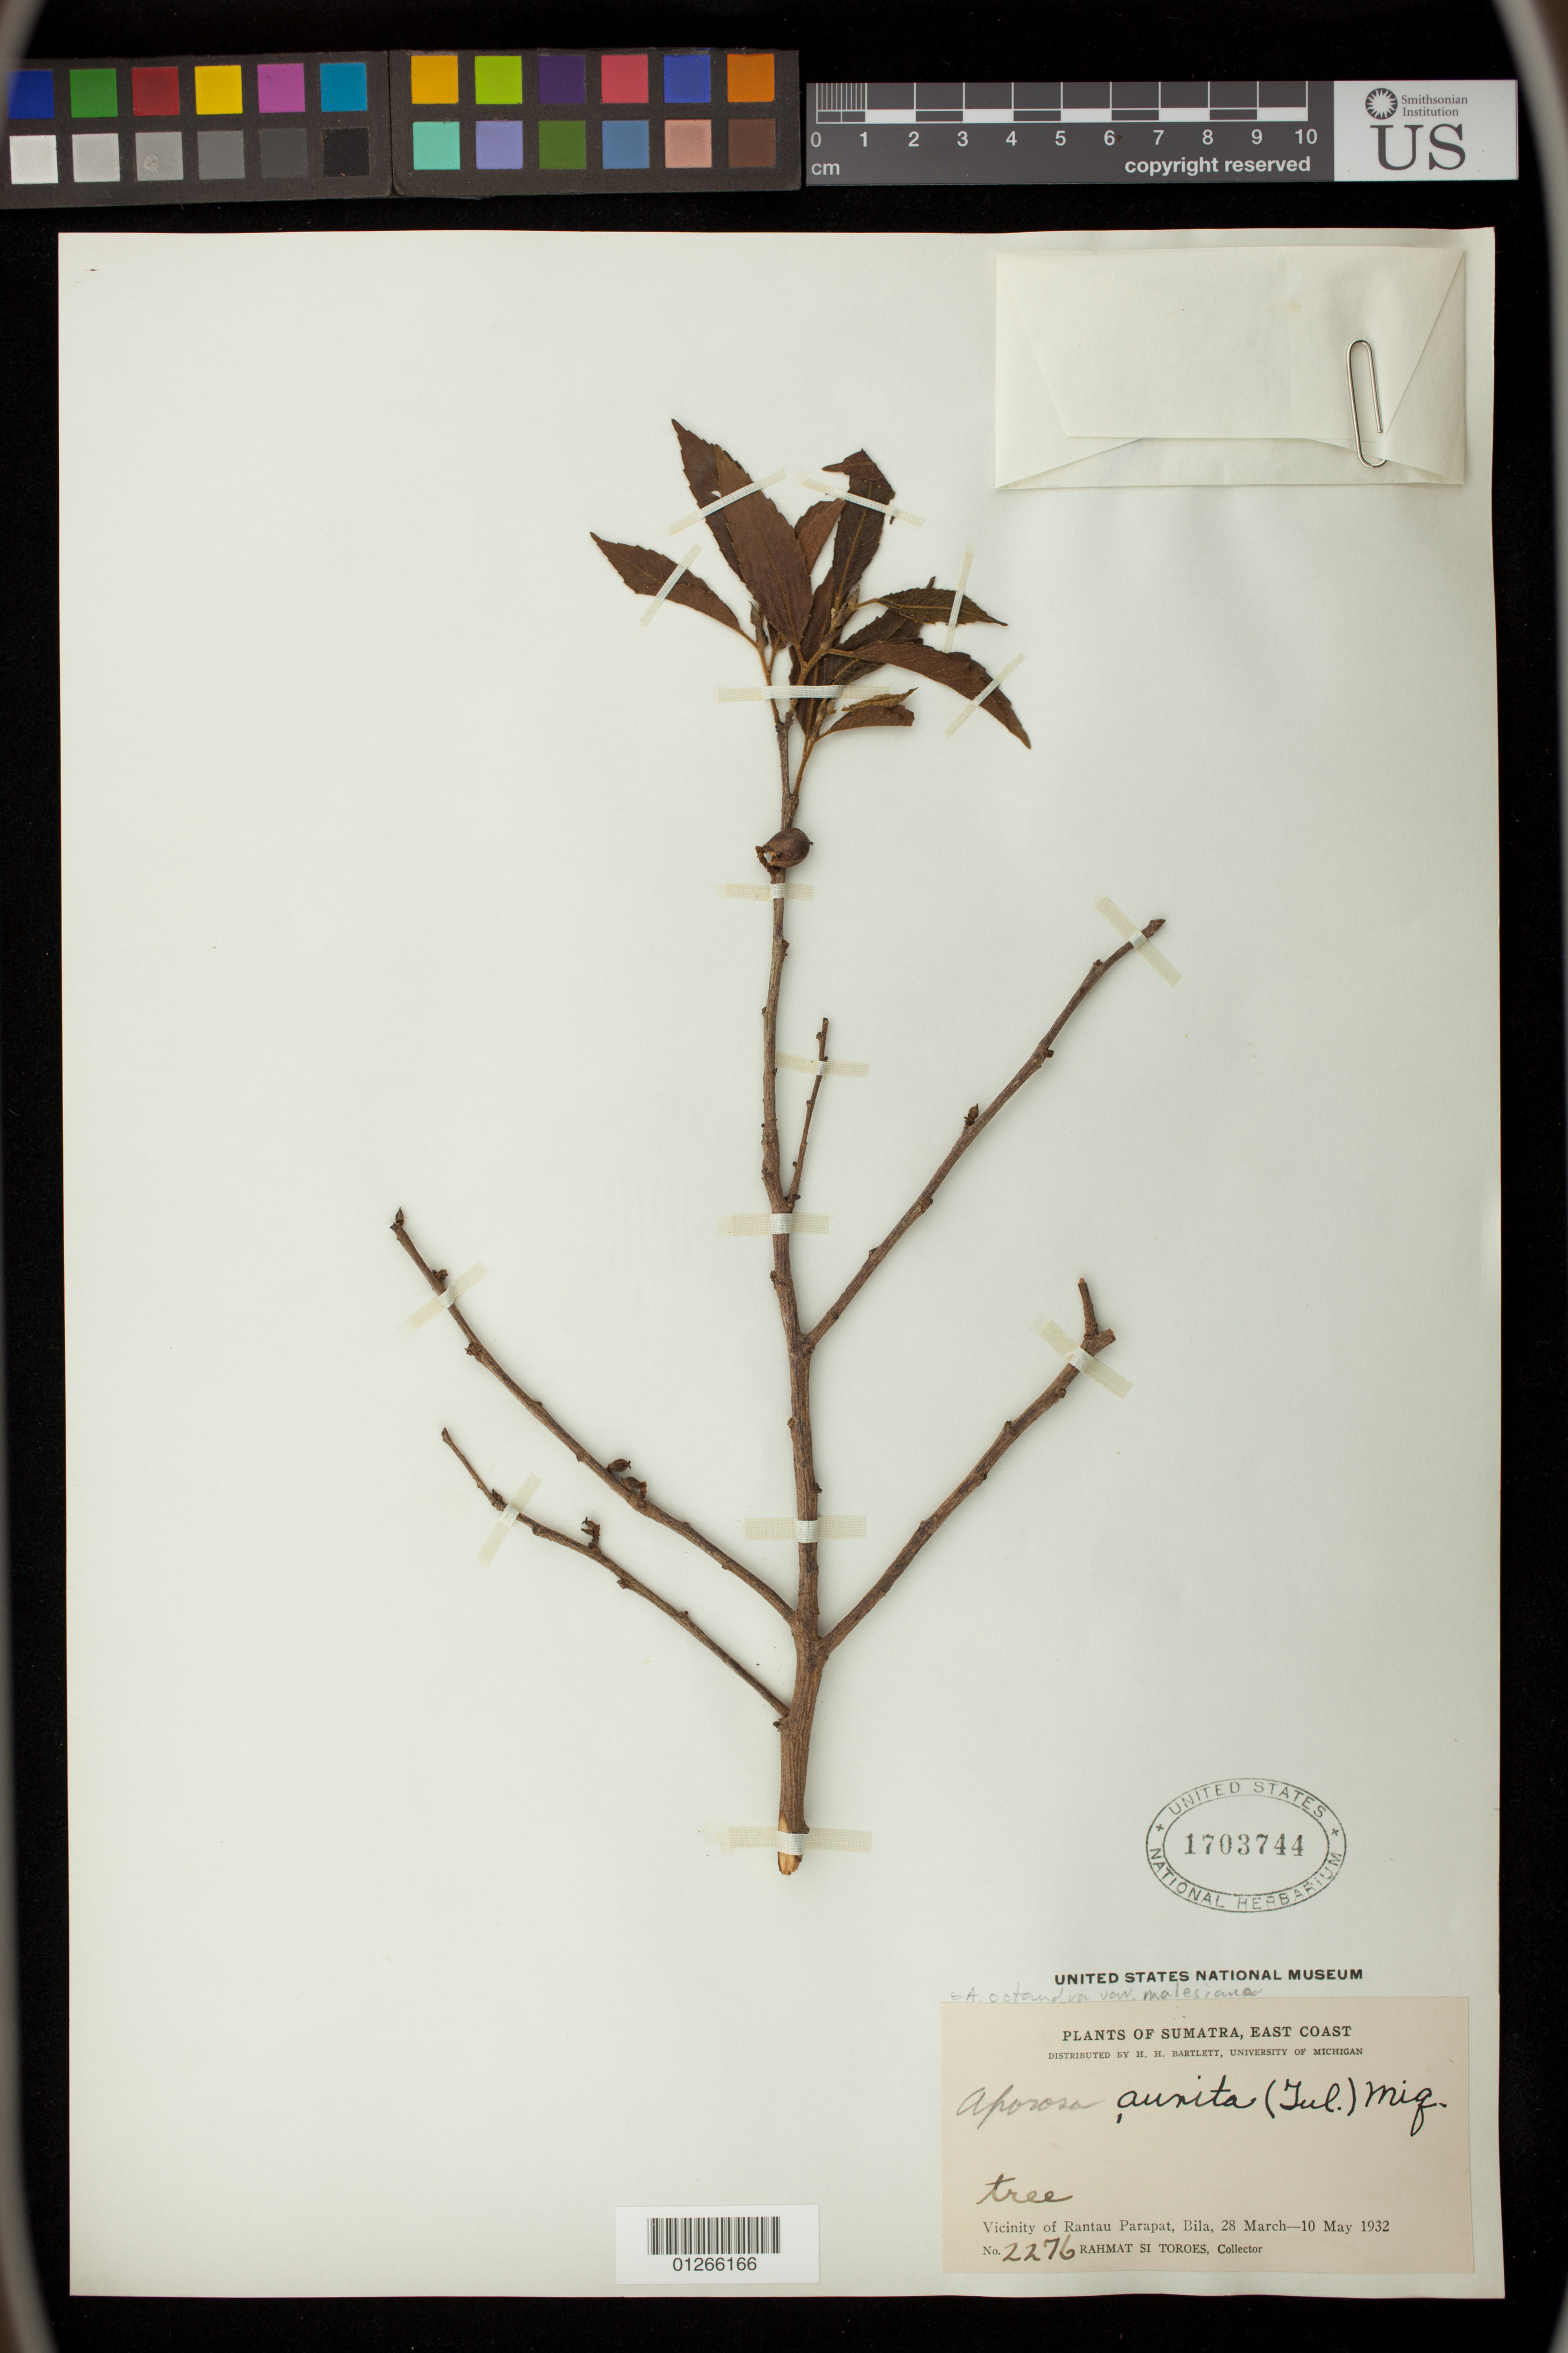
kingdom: Plantae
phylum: Tracheophyta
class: Magnoliopsida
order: Malpighiales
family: Phyllanthaceae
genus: Aporosa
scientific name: Aporosa octandra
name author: (Buch.-Ham. & D. Don) Vickery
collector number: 2276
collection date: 1932-03-28/1932-05-10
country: Indonesia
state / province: Sumatra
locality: East Coast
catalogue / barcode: US 1703744